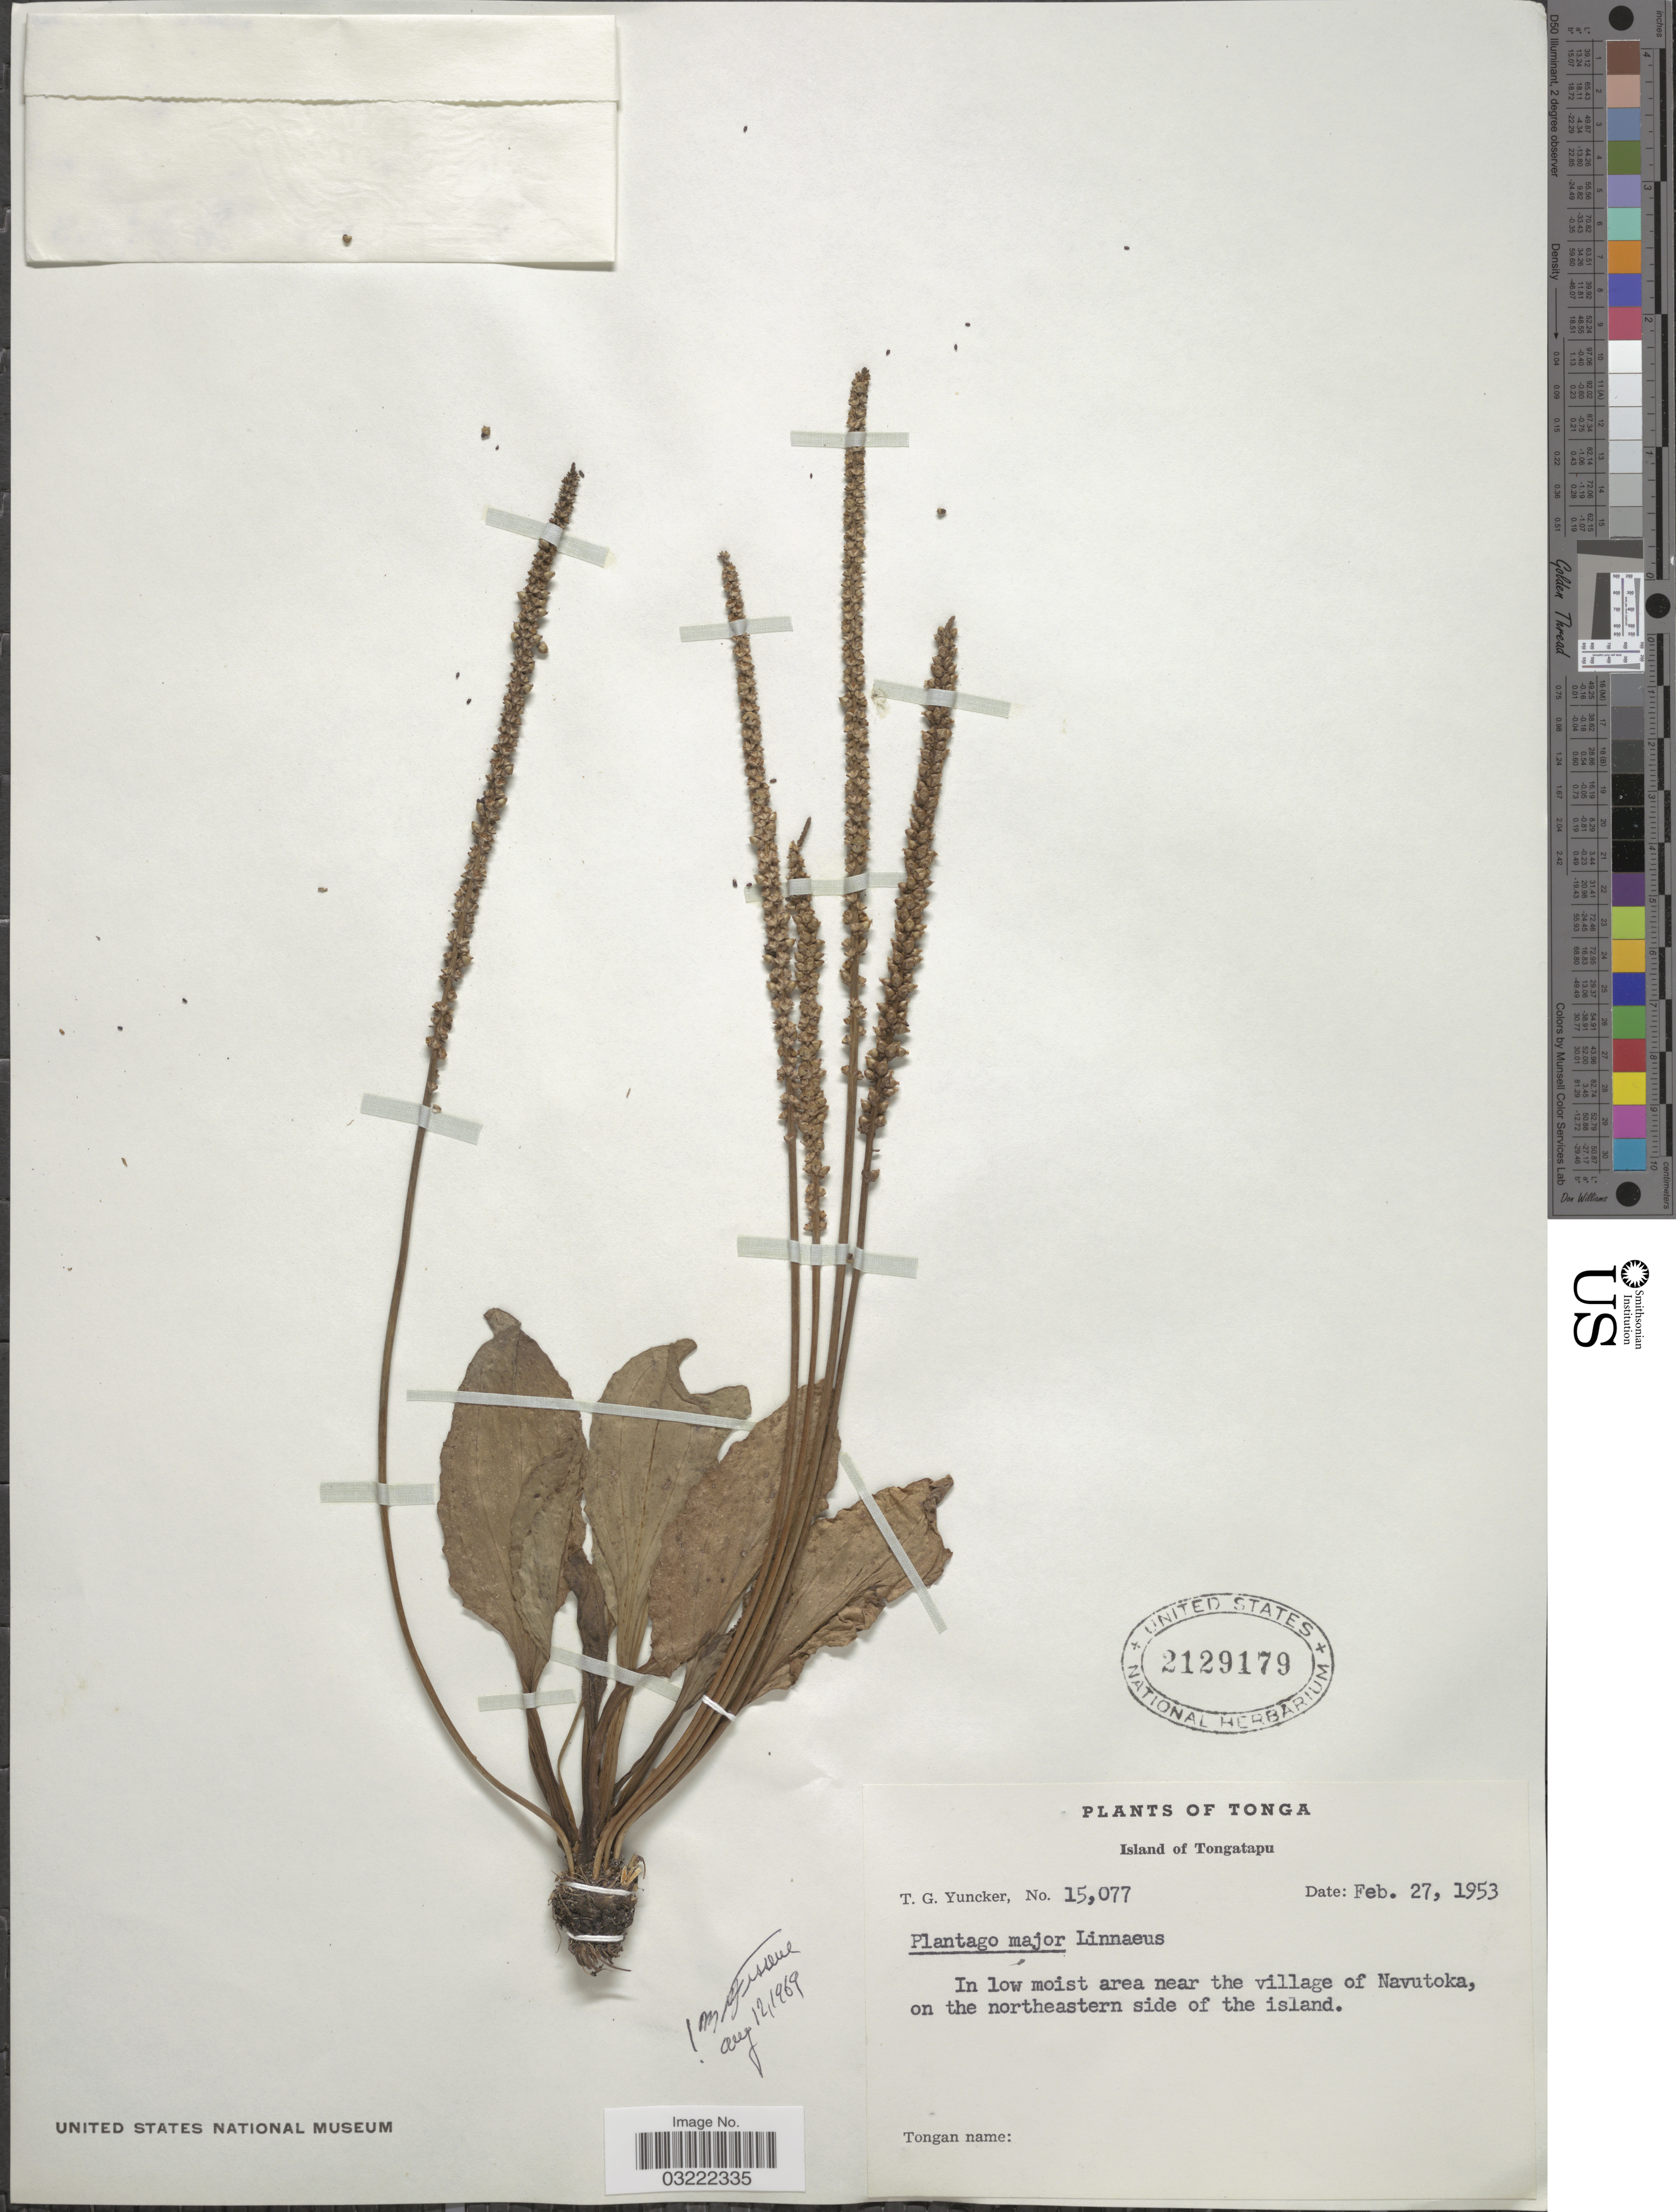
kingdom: Plantae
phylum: Tracheophyta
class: Magnoliopsida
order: Lamiales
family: Plantaginaceae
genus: Plantago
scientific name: Plantago major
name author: L.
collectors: T. G. Yuncker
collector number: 15077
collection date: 1953-02-27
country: Tonga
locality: Island of Tongatapu, In low moist area near the village of Navutoka, on the northeastern side of the island.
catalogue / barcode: US 2129179